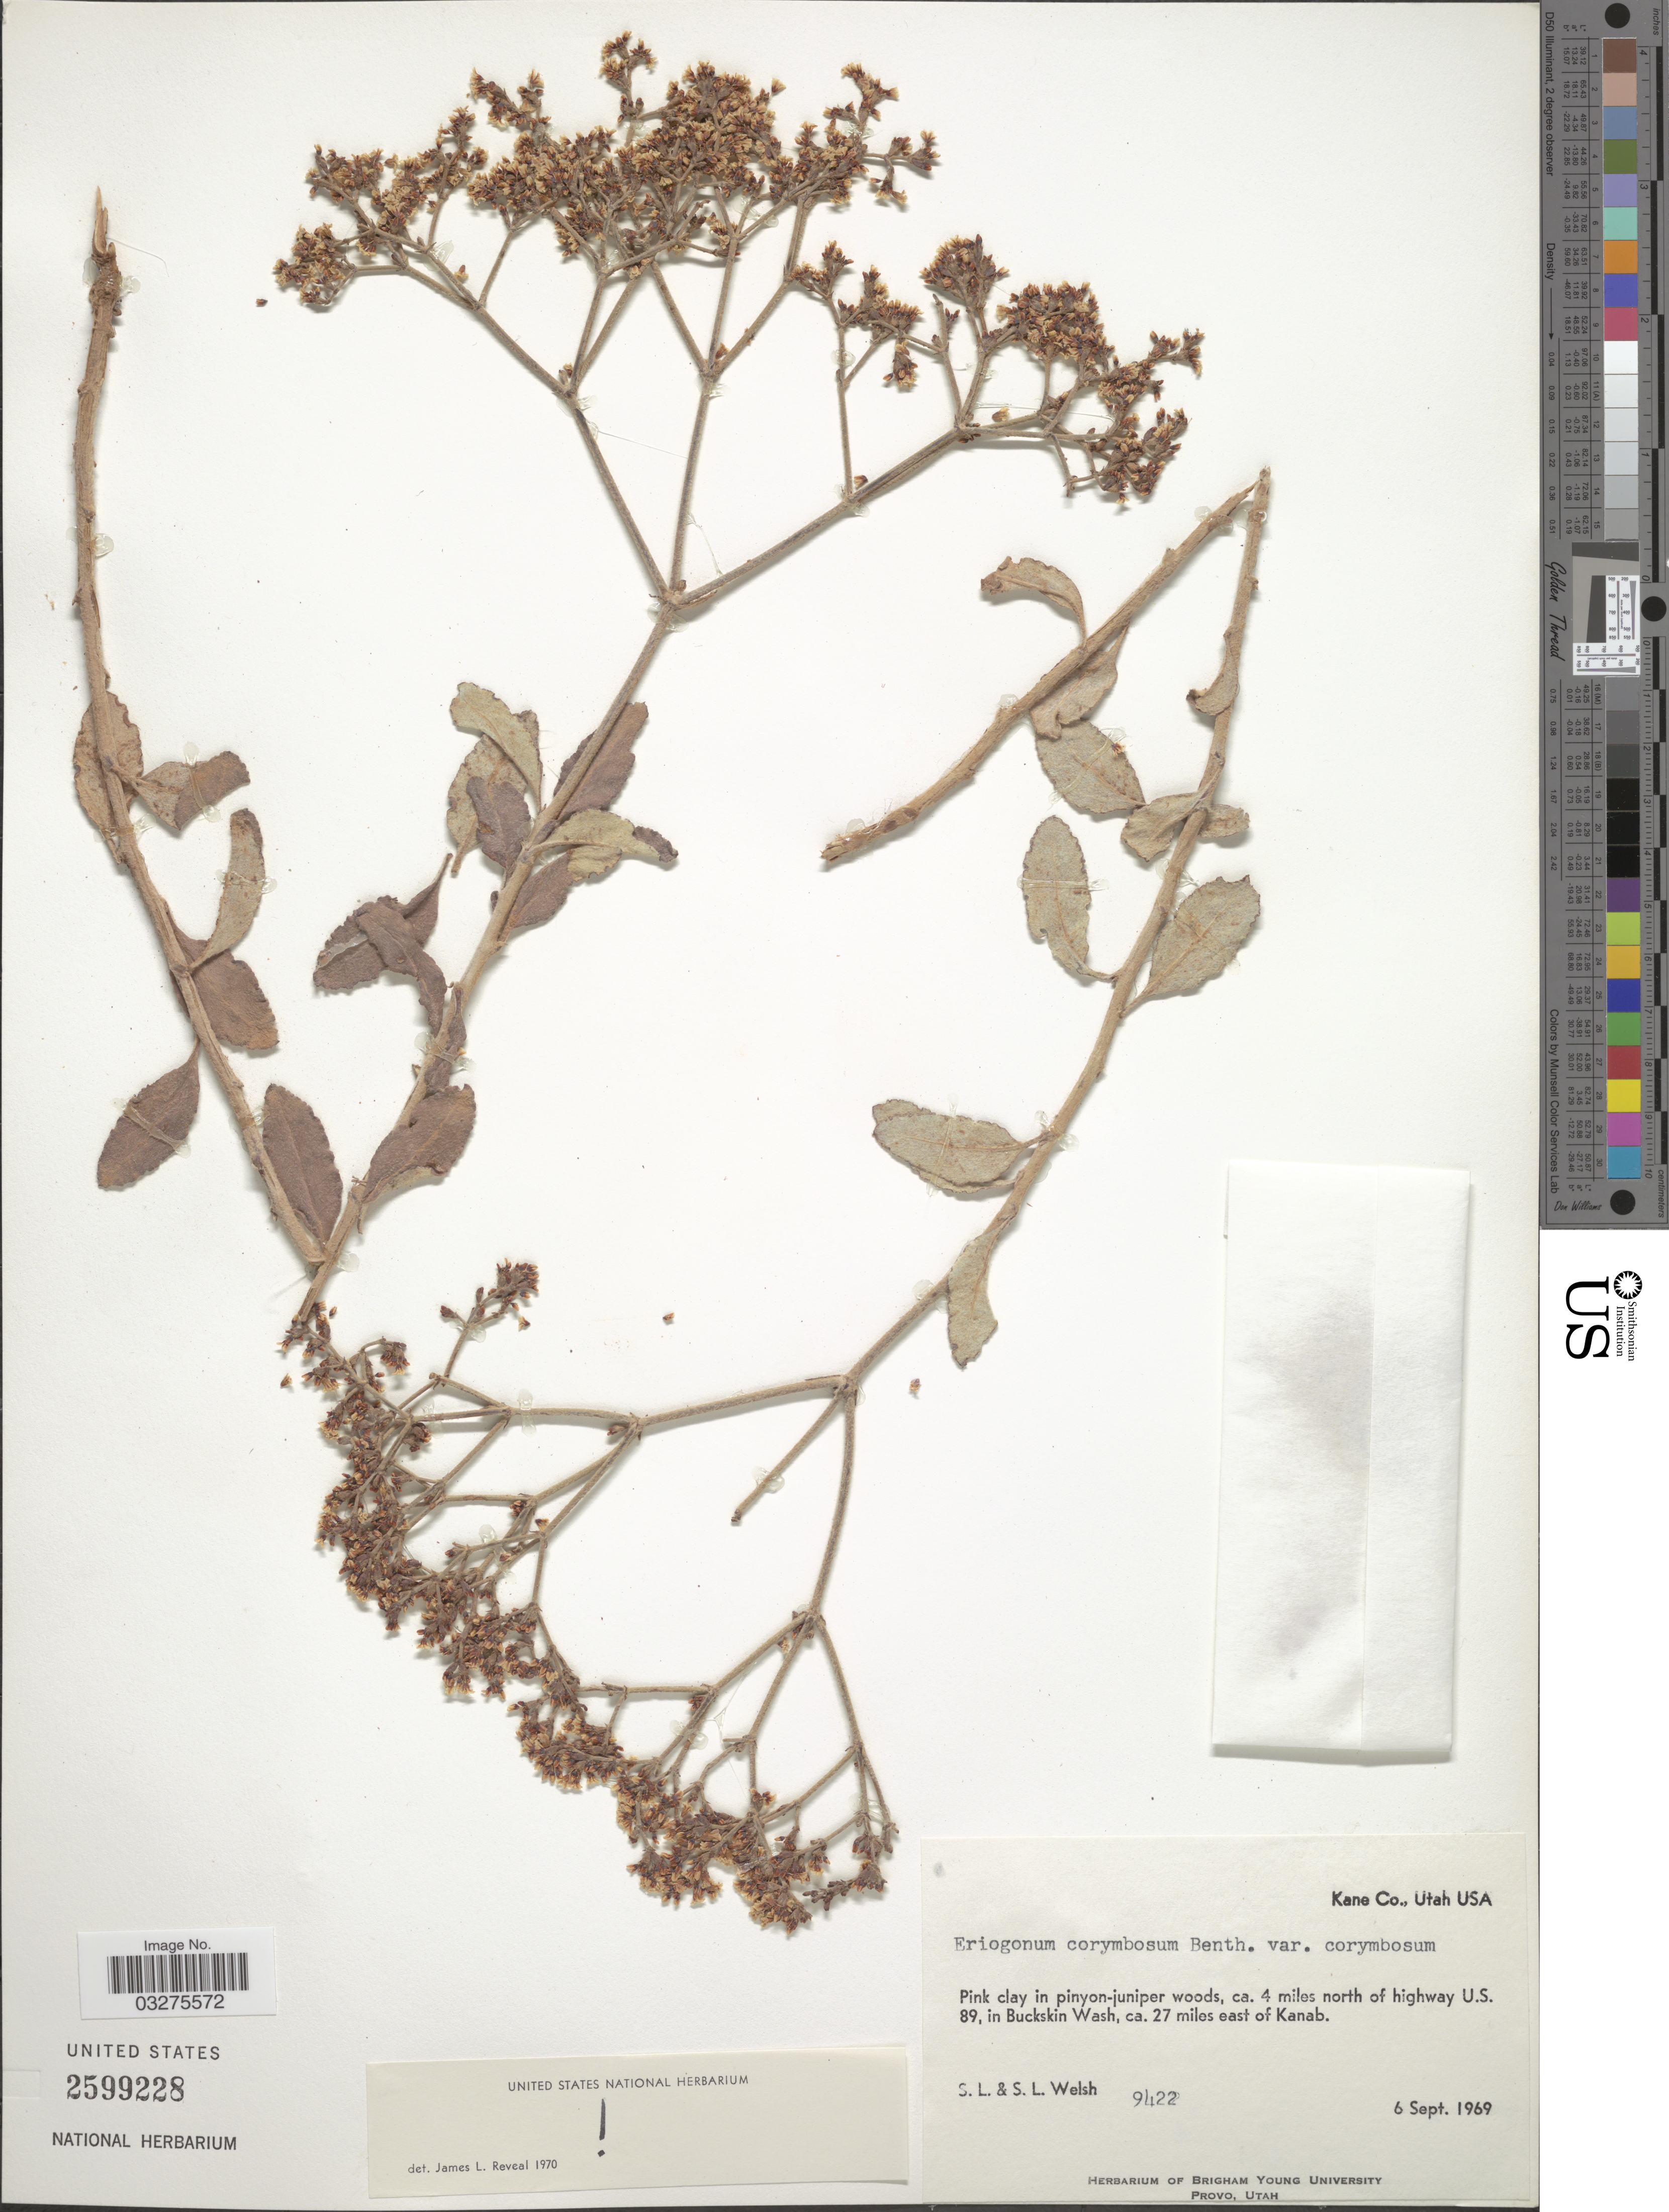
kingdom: Plantae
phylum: Tracheophyta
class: Magnoliopsida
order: Caryophyllales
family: Polygonaceae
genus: Eriogonum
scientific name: Eriogonum corymbosum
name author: Benth.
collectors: S. Welsh & S. Welsh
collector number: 9422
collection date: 1969-09-06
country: United States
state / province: Utah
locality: Kane Co., Ca. 4 miles north of highway U.S. 89, in Buckskin Wash, ca. 27 miles east of Kanab.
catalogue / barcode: US 2599228